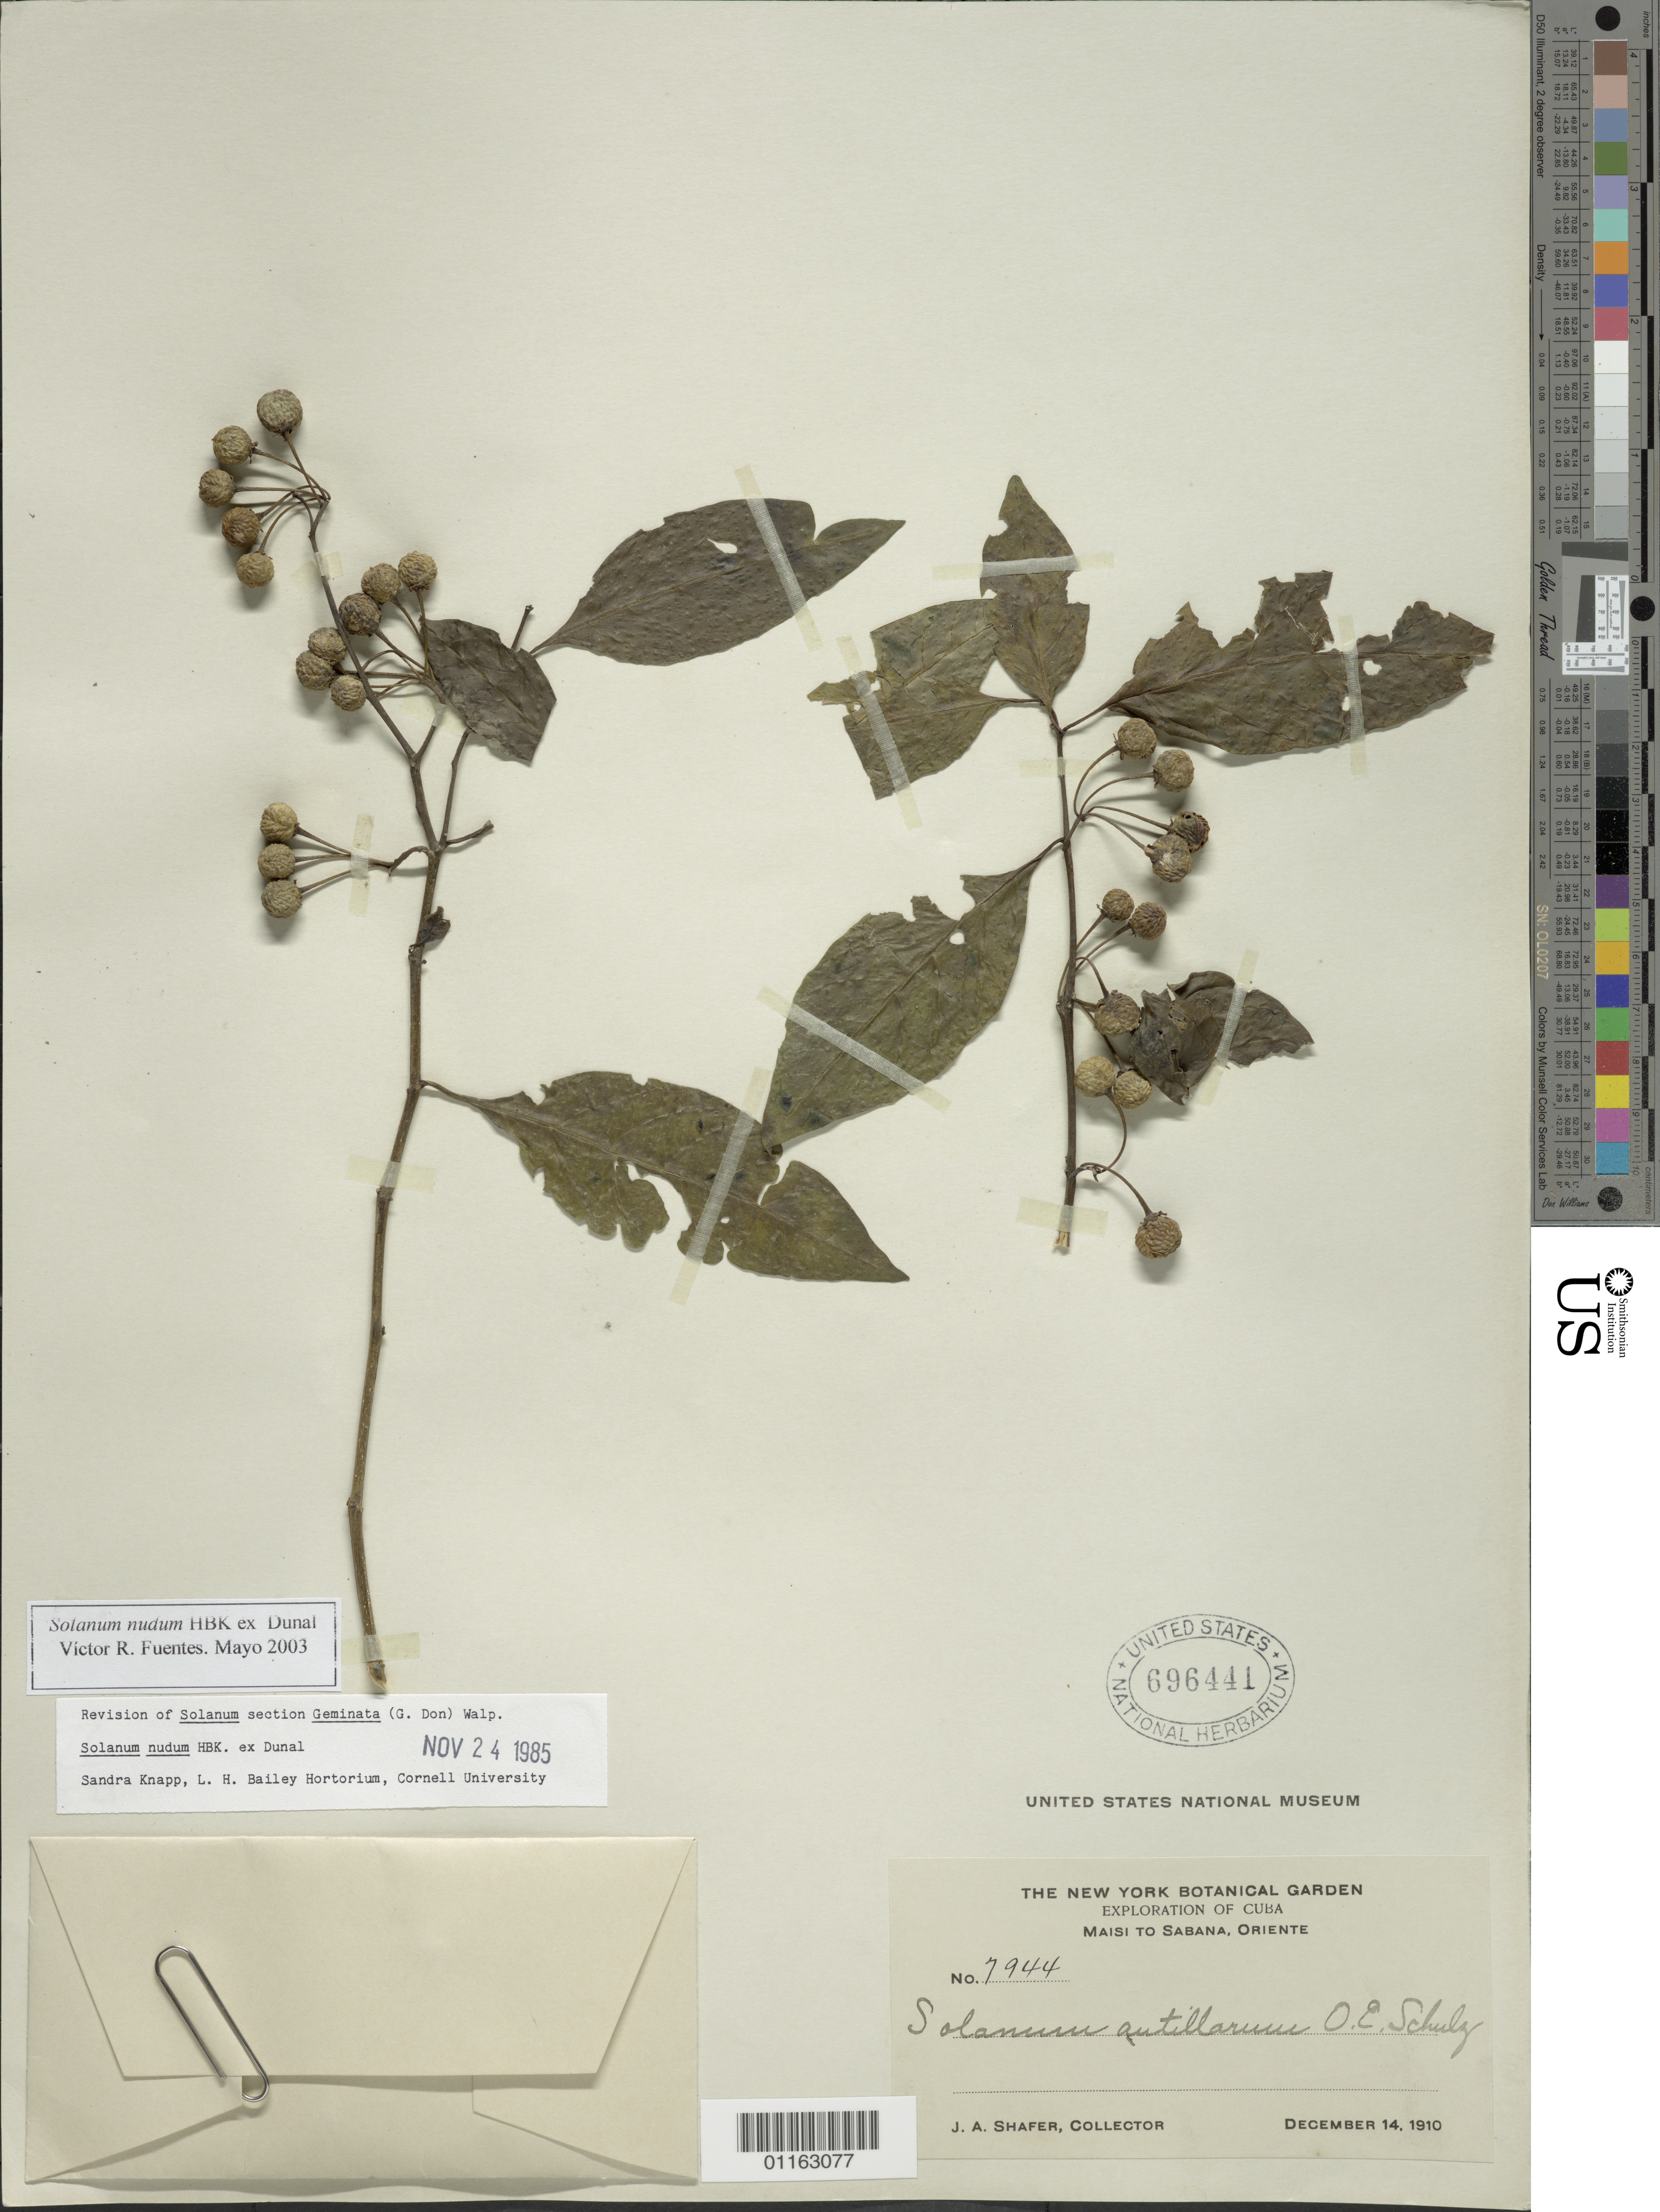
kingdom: Plantae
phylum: Tracheophyta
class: Magnoliopsida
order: Solanales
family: Solanaceae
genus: Solanum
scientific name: Solanum nudum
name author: Humb. & Bonpl. ex Dunal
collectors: J. A. Shafer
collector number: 7944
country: Cuba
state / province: Oriente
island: Cuba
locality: Maisi to Sabana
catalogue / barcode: US 696441